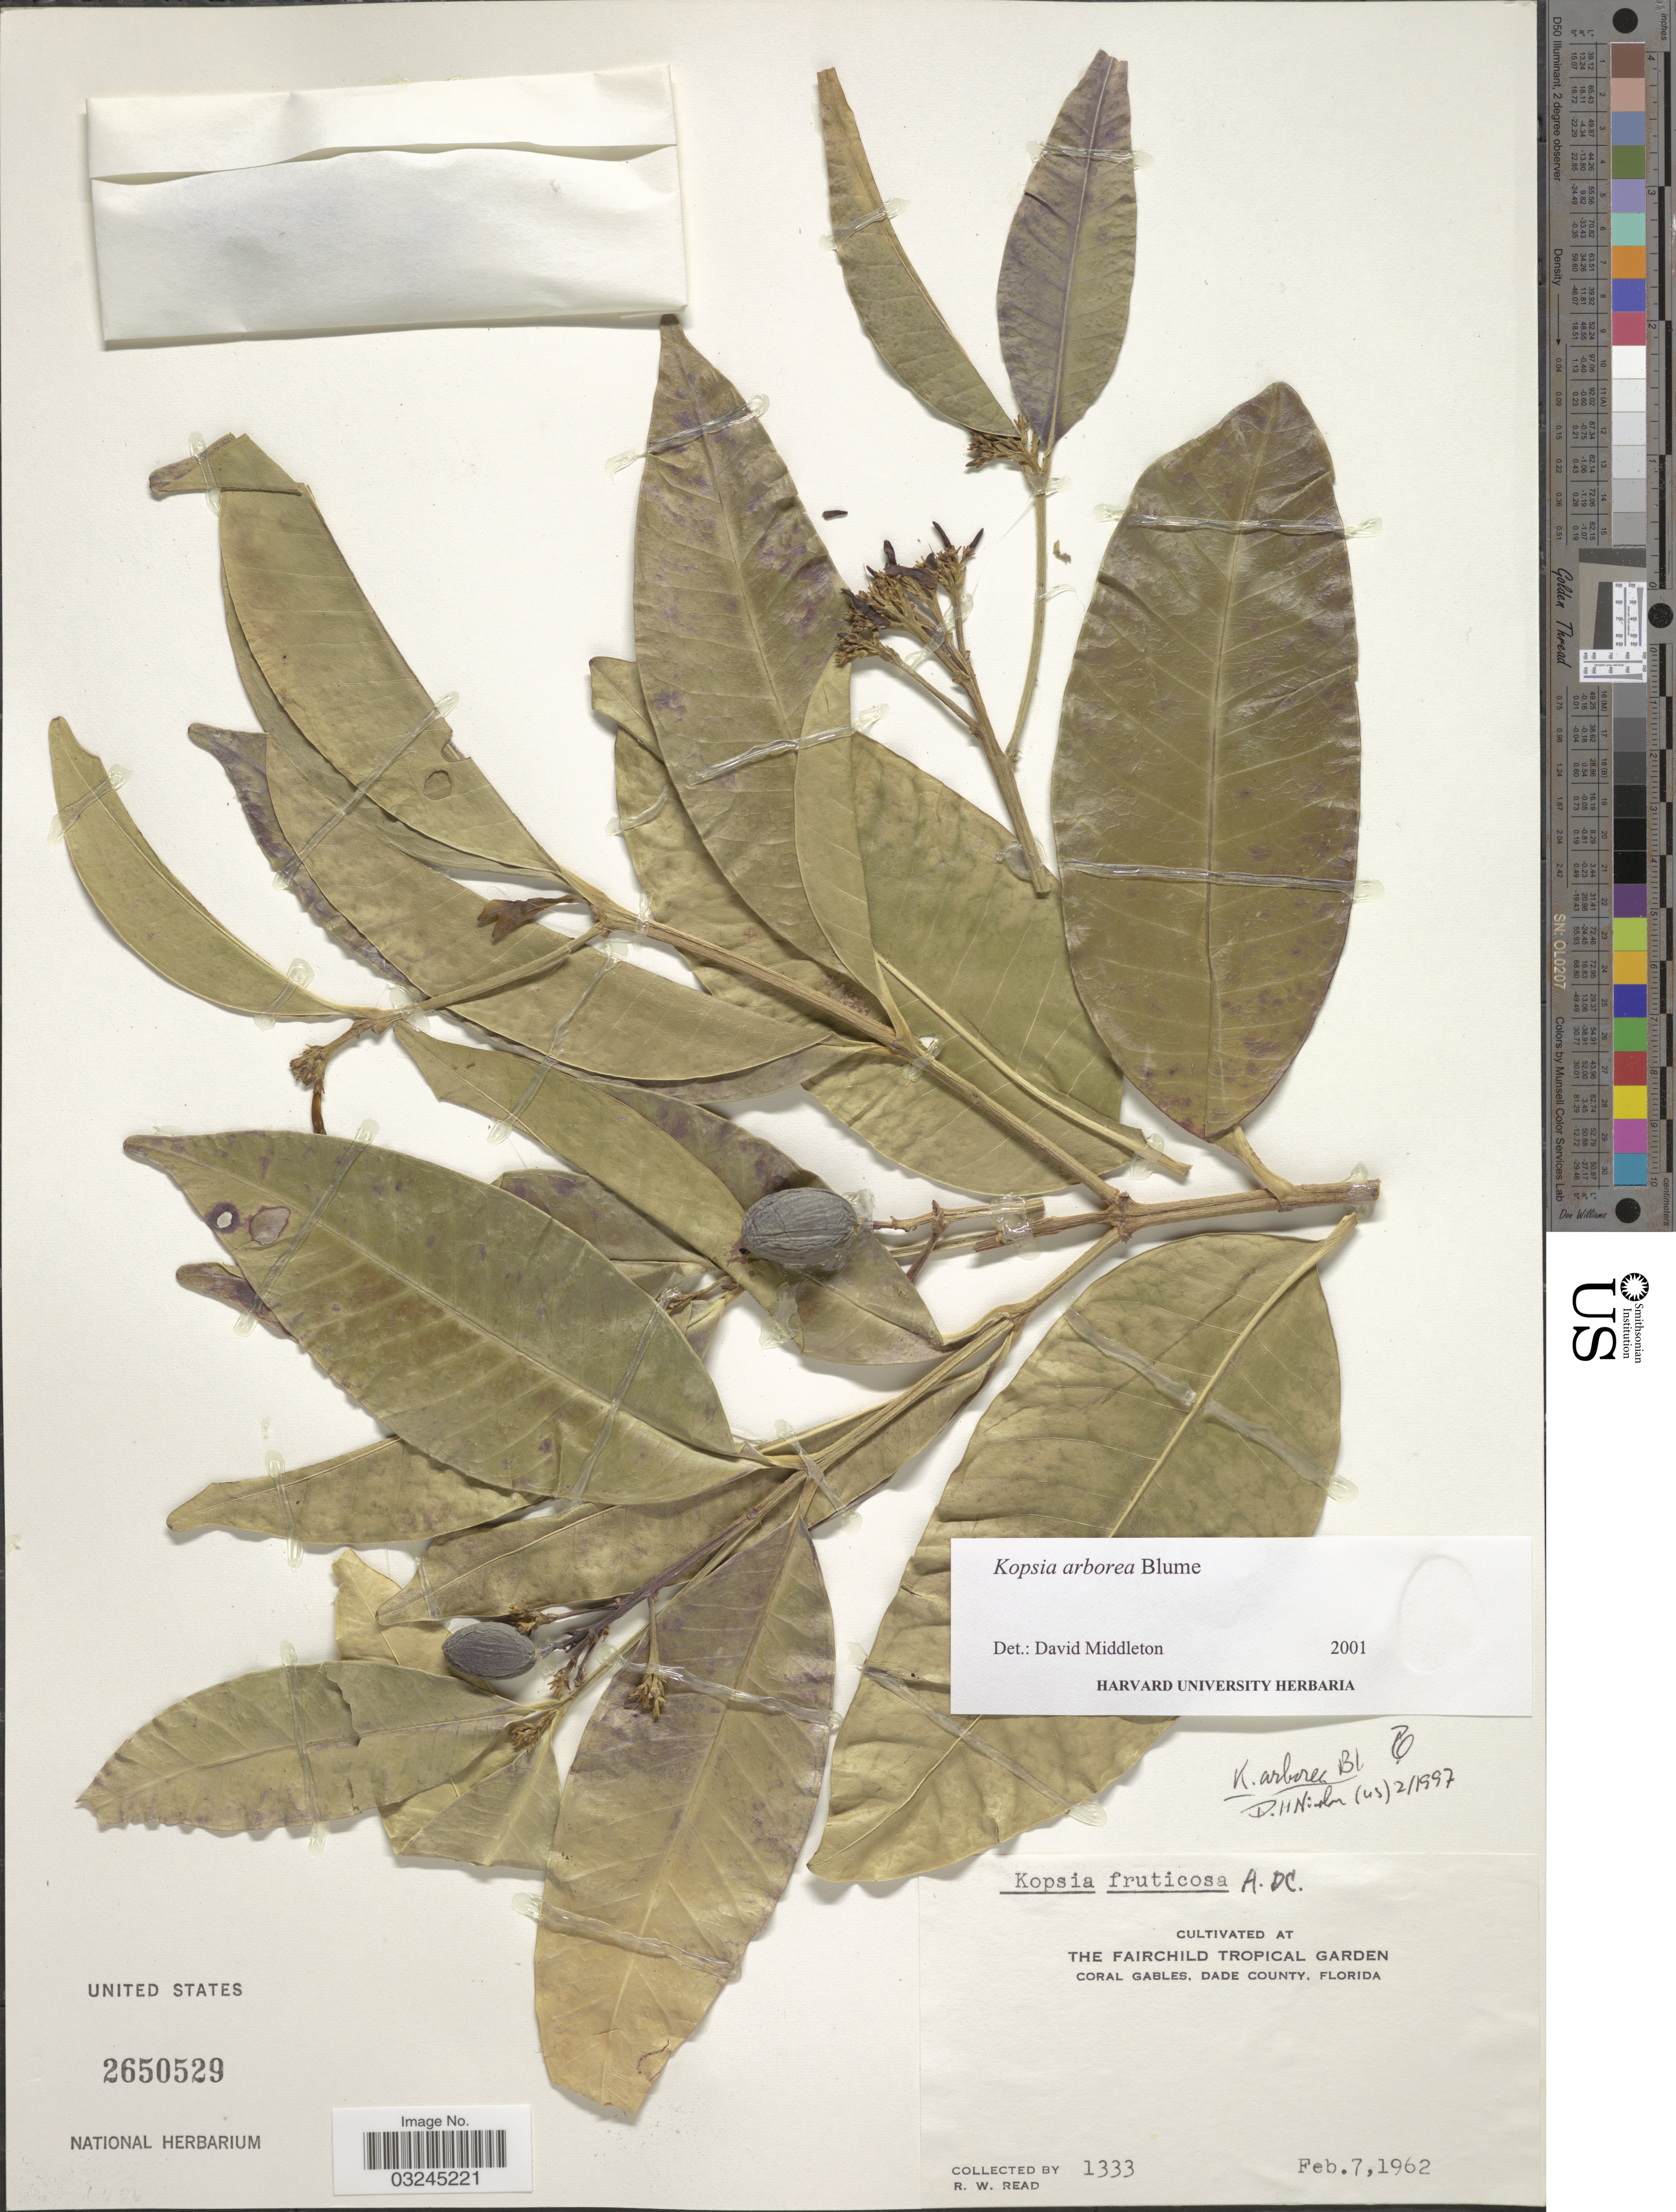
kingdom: Plantae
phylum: Tracheophyta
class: Magnoliopsida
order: Gentianales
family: Apocynaceae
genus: Kopsia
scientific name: Kopsia arborea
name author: Blume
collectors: R. W. Read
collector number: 1333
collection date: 1962-02-07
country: United States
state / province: Florida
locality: The Fairchild Tropical Garden. Coral Gables, Dade County.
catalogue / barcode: US 2650529